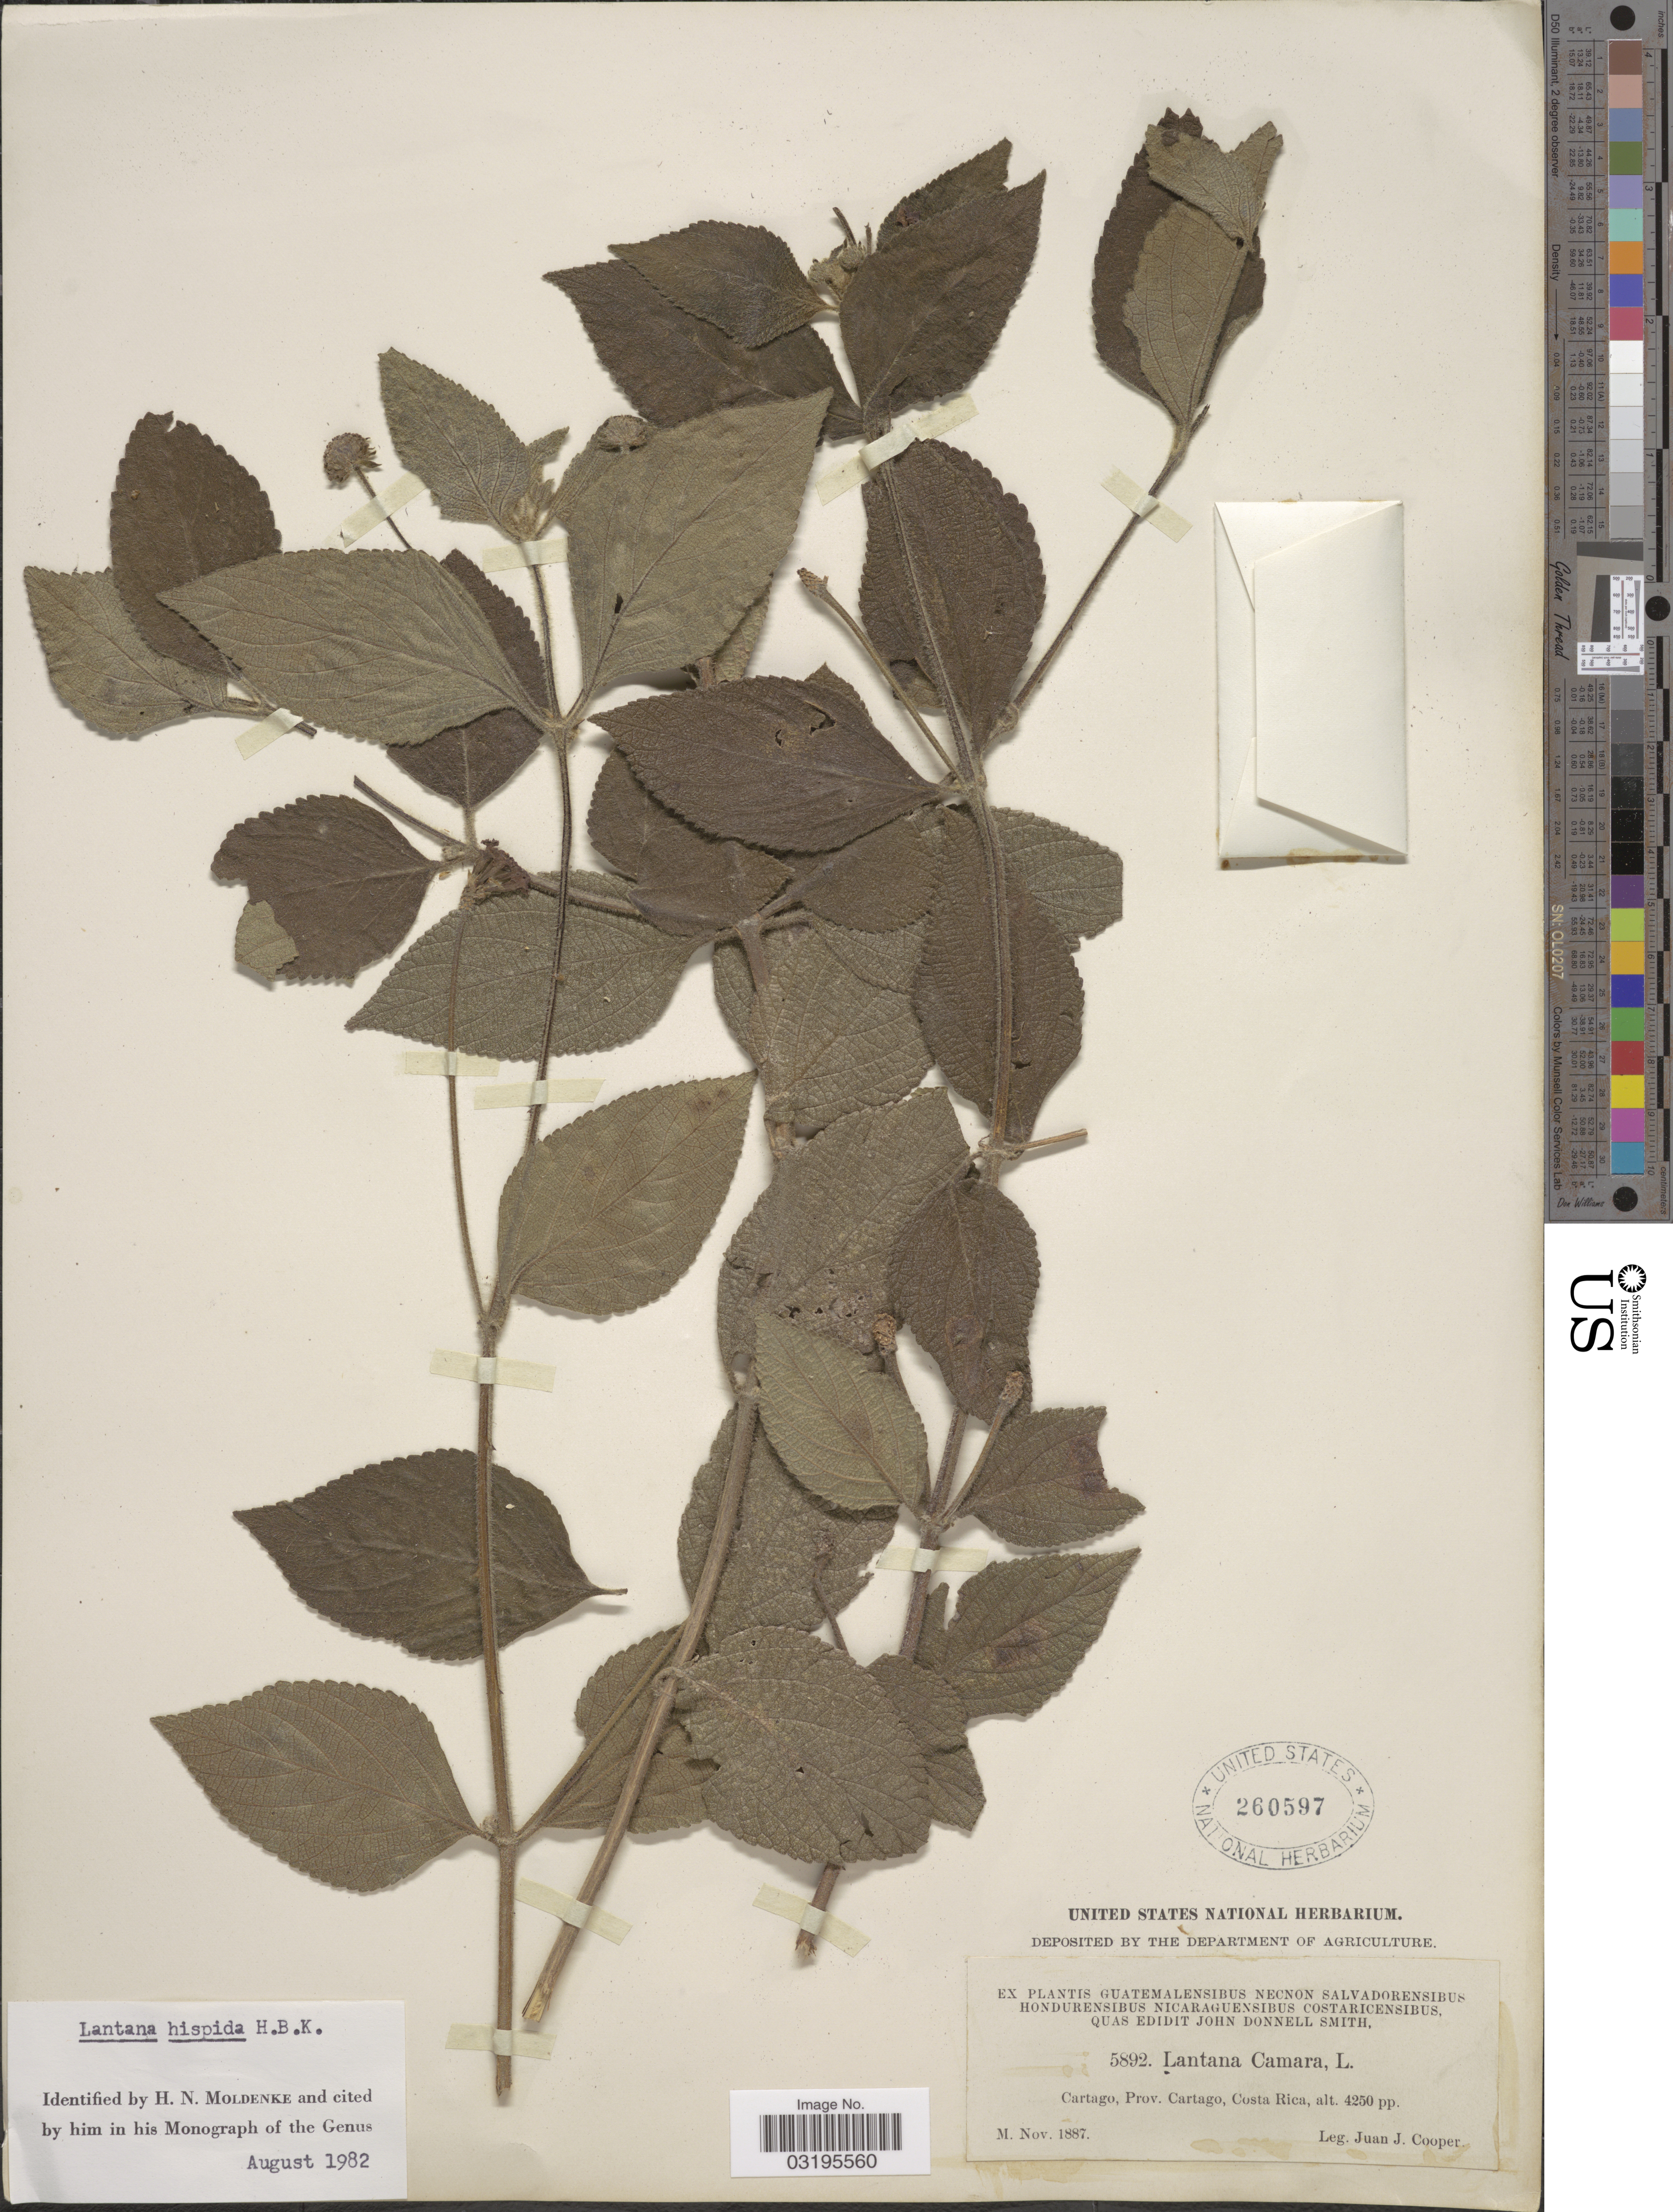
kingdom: Plantae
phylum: Tracheophyta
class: Magnoliopsida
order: Lamiales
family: Verbenaceae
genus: Lantana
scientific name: Lantana hispida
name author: Kunth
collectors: J. J. Cooper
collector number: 5892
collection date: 1887-11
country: Costa Rica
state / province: Cartago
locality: Cartago.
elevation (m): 1295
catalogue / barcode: US 260597